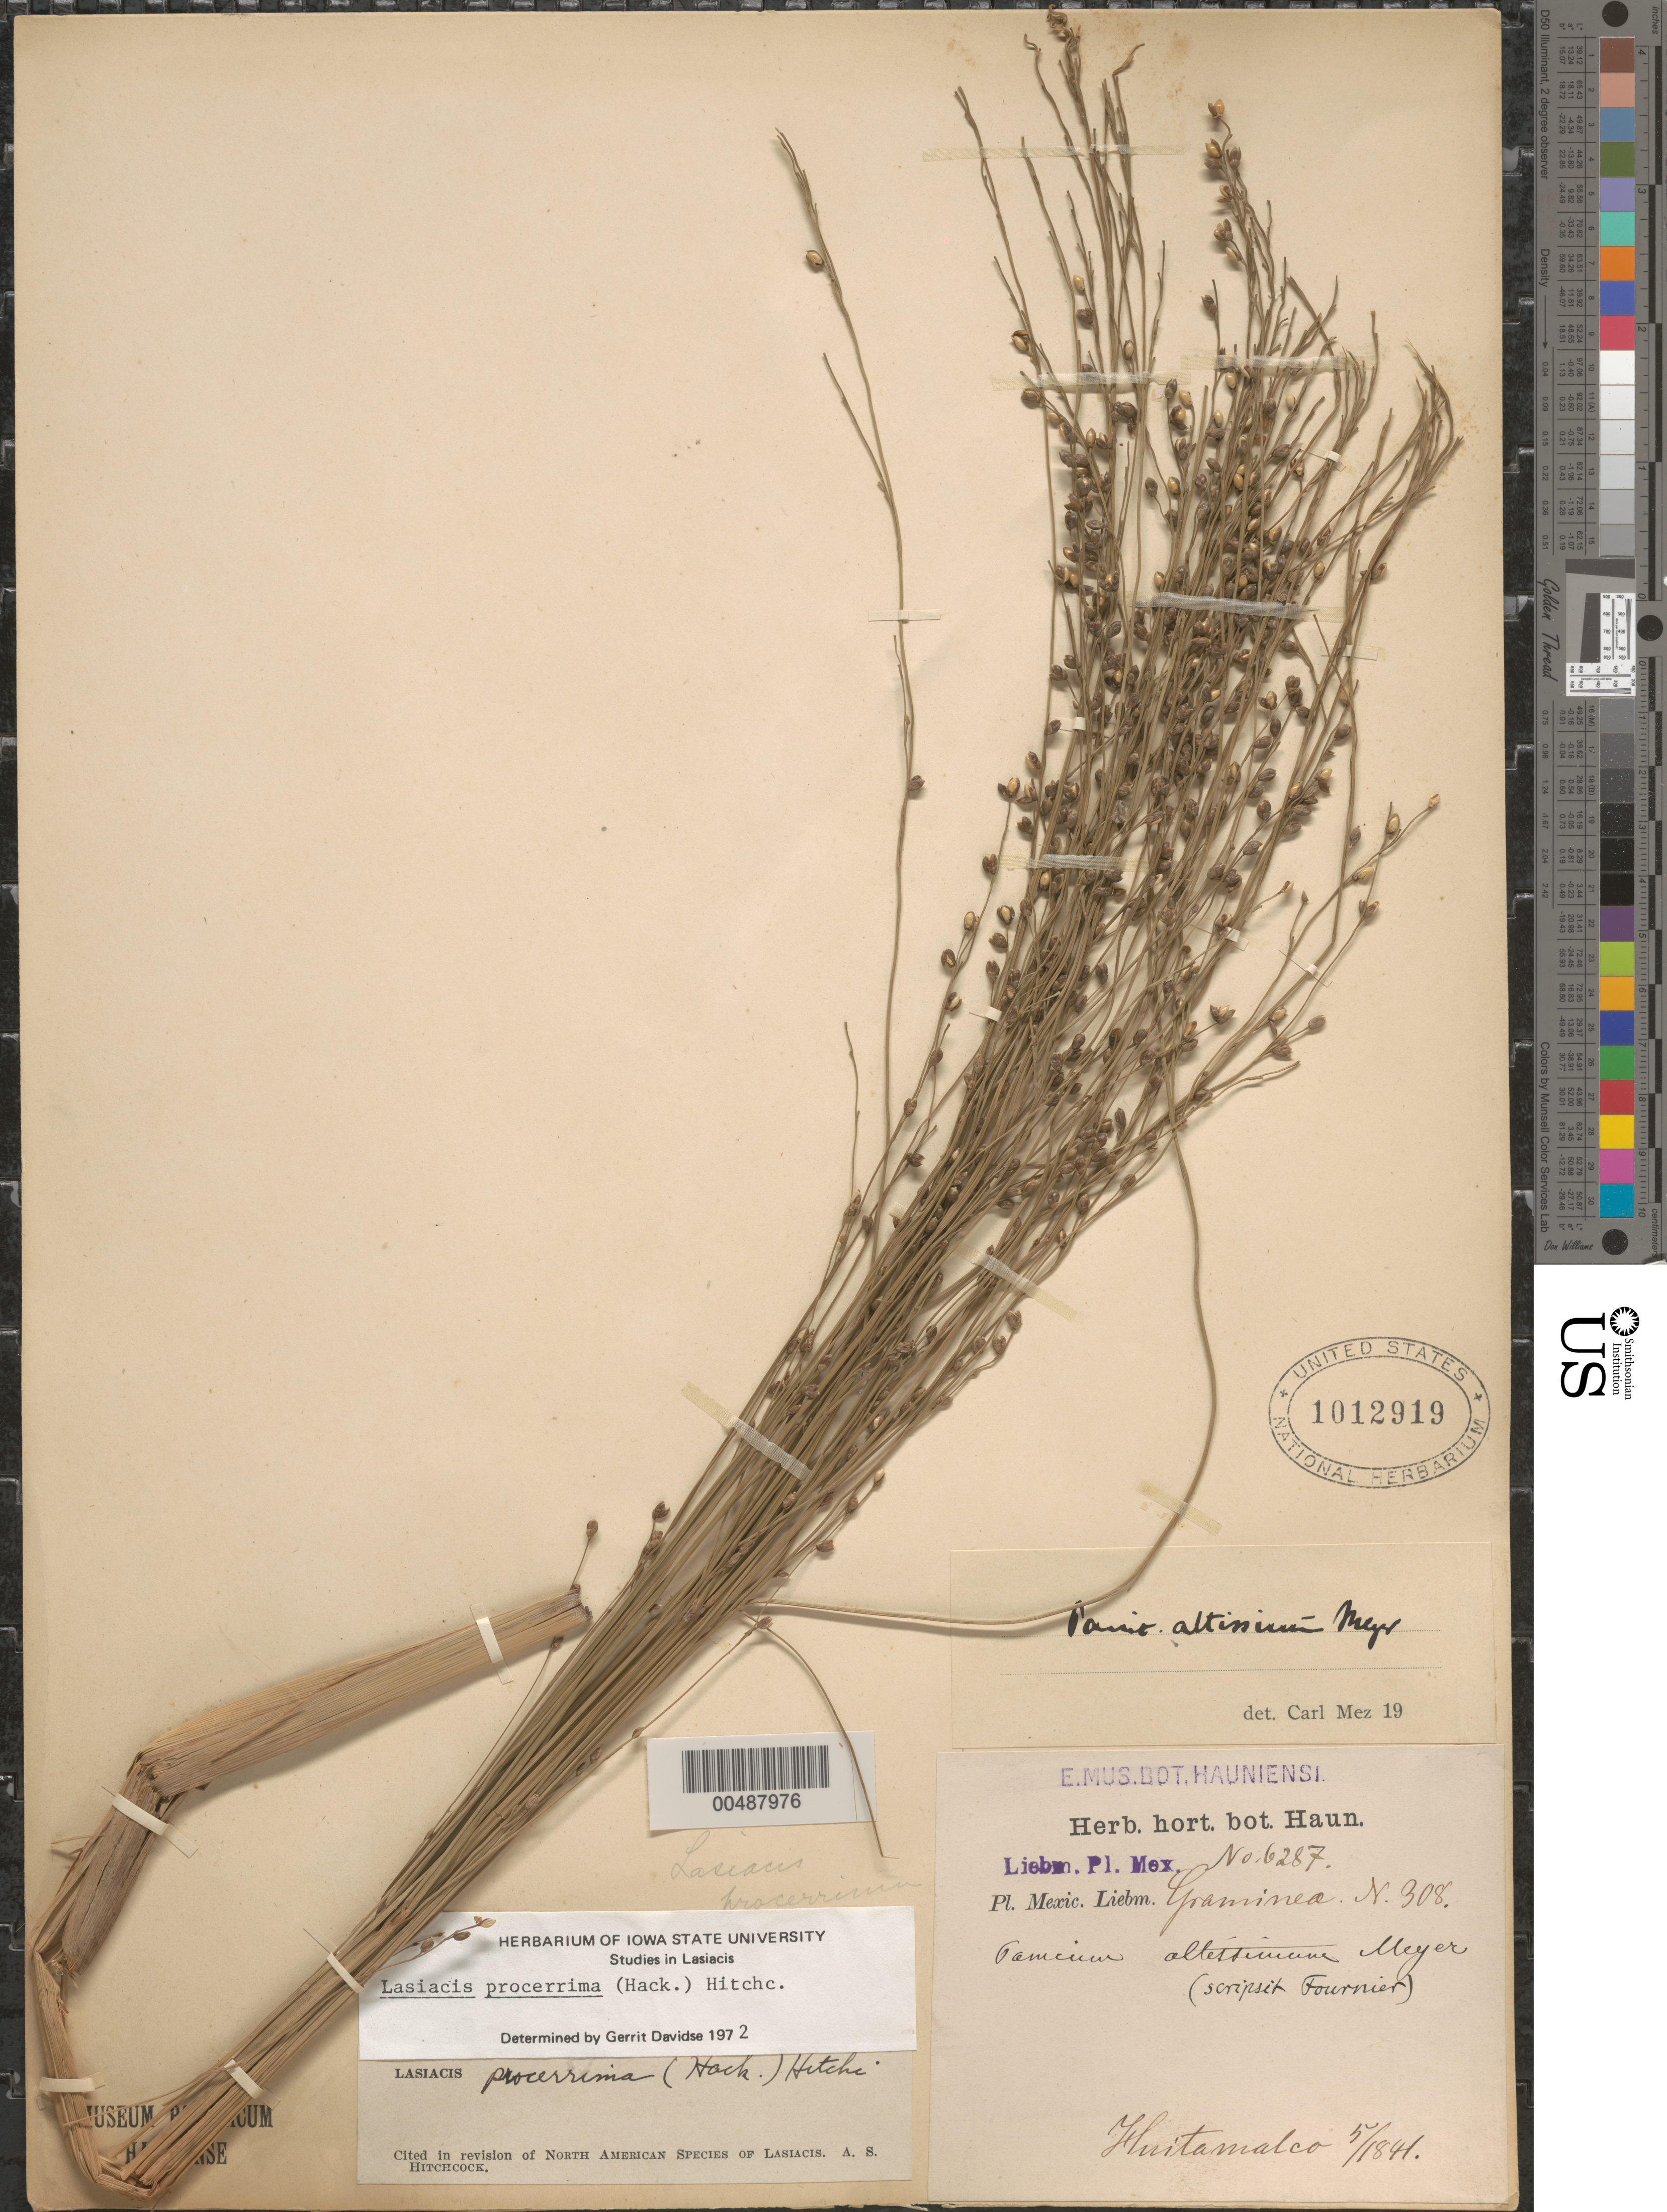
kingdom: Plantae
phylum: Tracheophyta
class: Liliopsida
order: Poales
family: Poaceae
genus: Lasiacis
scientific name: Lasiacis procerrima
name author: (Hack.) Hitchc.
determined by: Davidse, Gerrit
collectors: F. M. Liebmann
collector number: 6287/308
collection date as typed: May 1841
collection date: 1841-05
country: Mexico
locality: Huitamalco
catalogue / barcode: US 1012919